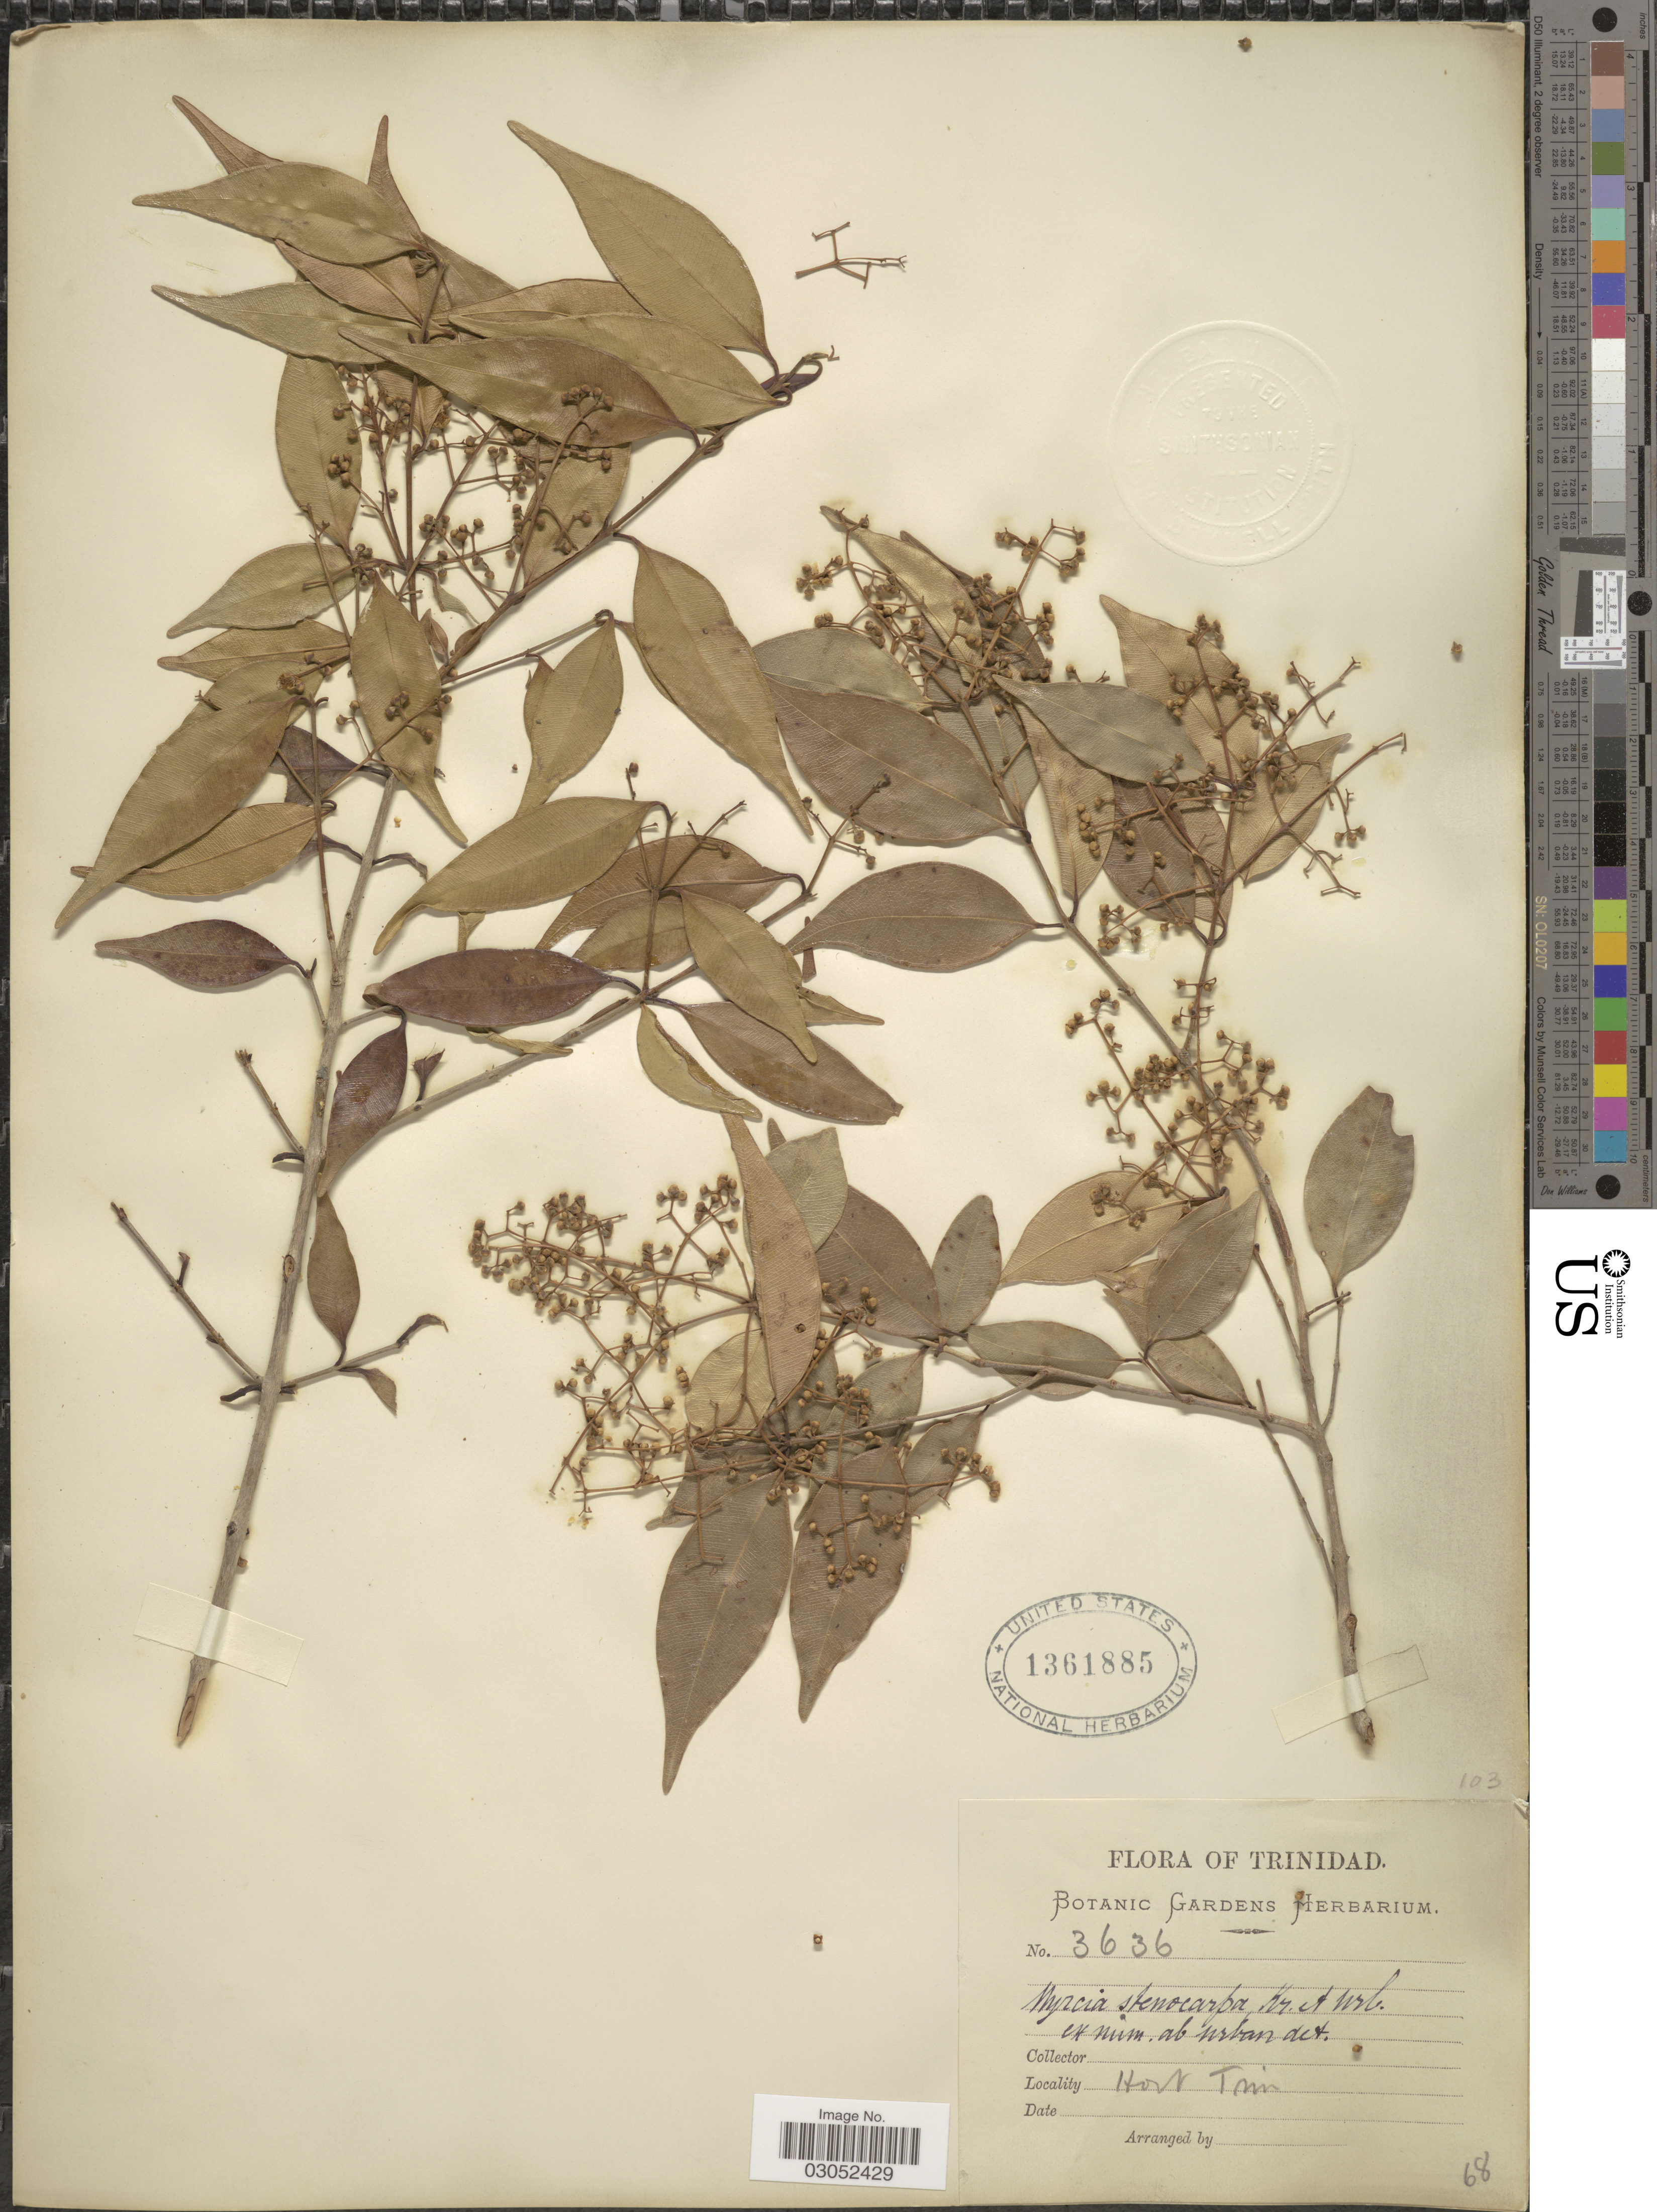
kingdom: Plantae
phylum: Tracheophyta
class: Magnoliopsida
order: Myrtales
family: Myrtaceae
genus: Myrcia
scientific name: Myrcia stenocarpa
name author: Krug & Urb.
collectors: Botanic Gardens Herbarium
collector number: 3636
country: Trinidad and Tobago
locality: Trinidad. Hort Trin.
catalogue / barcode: US 1361885